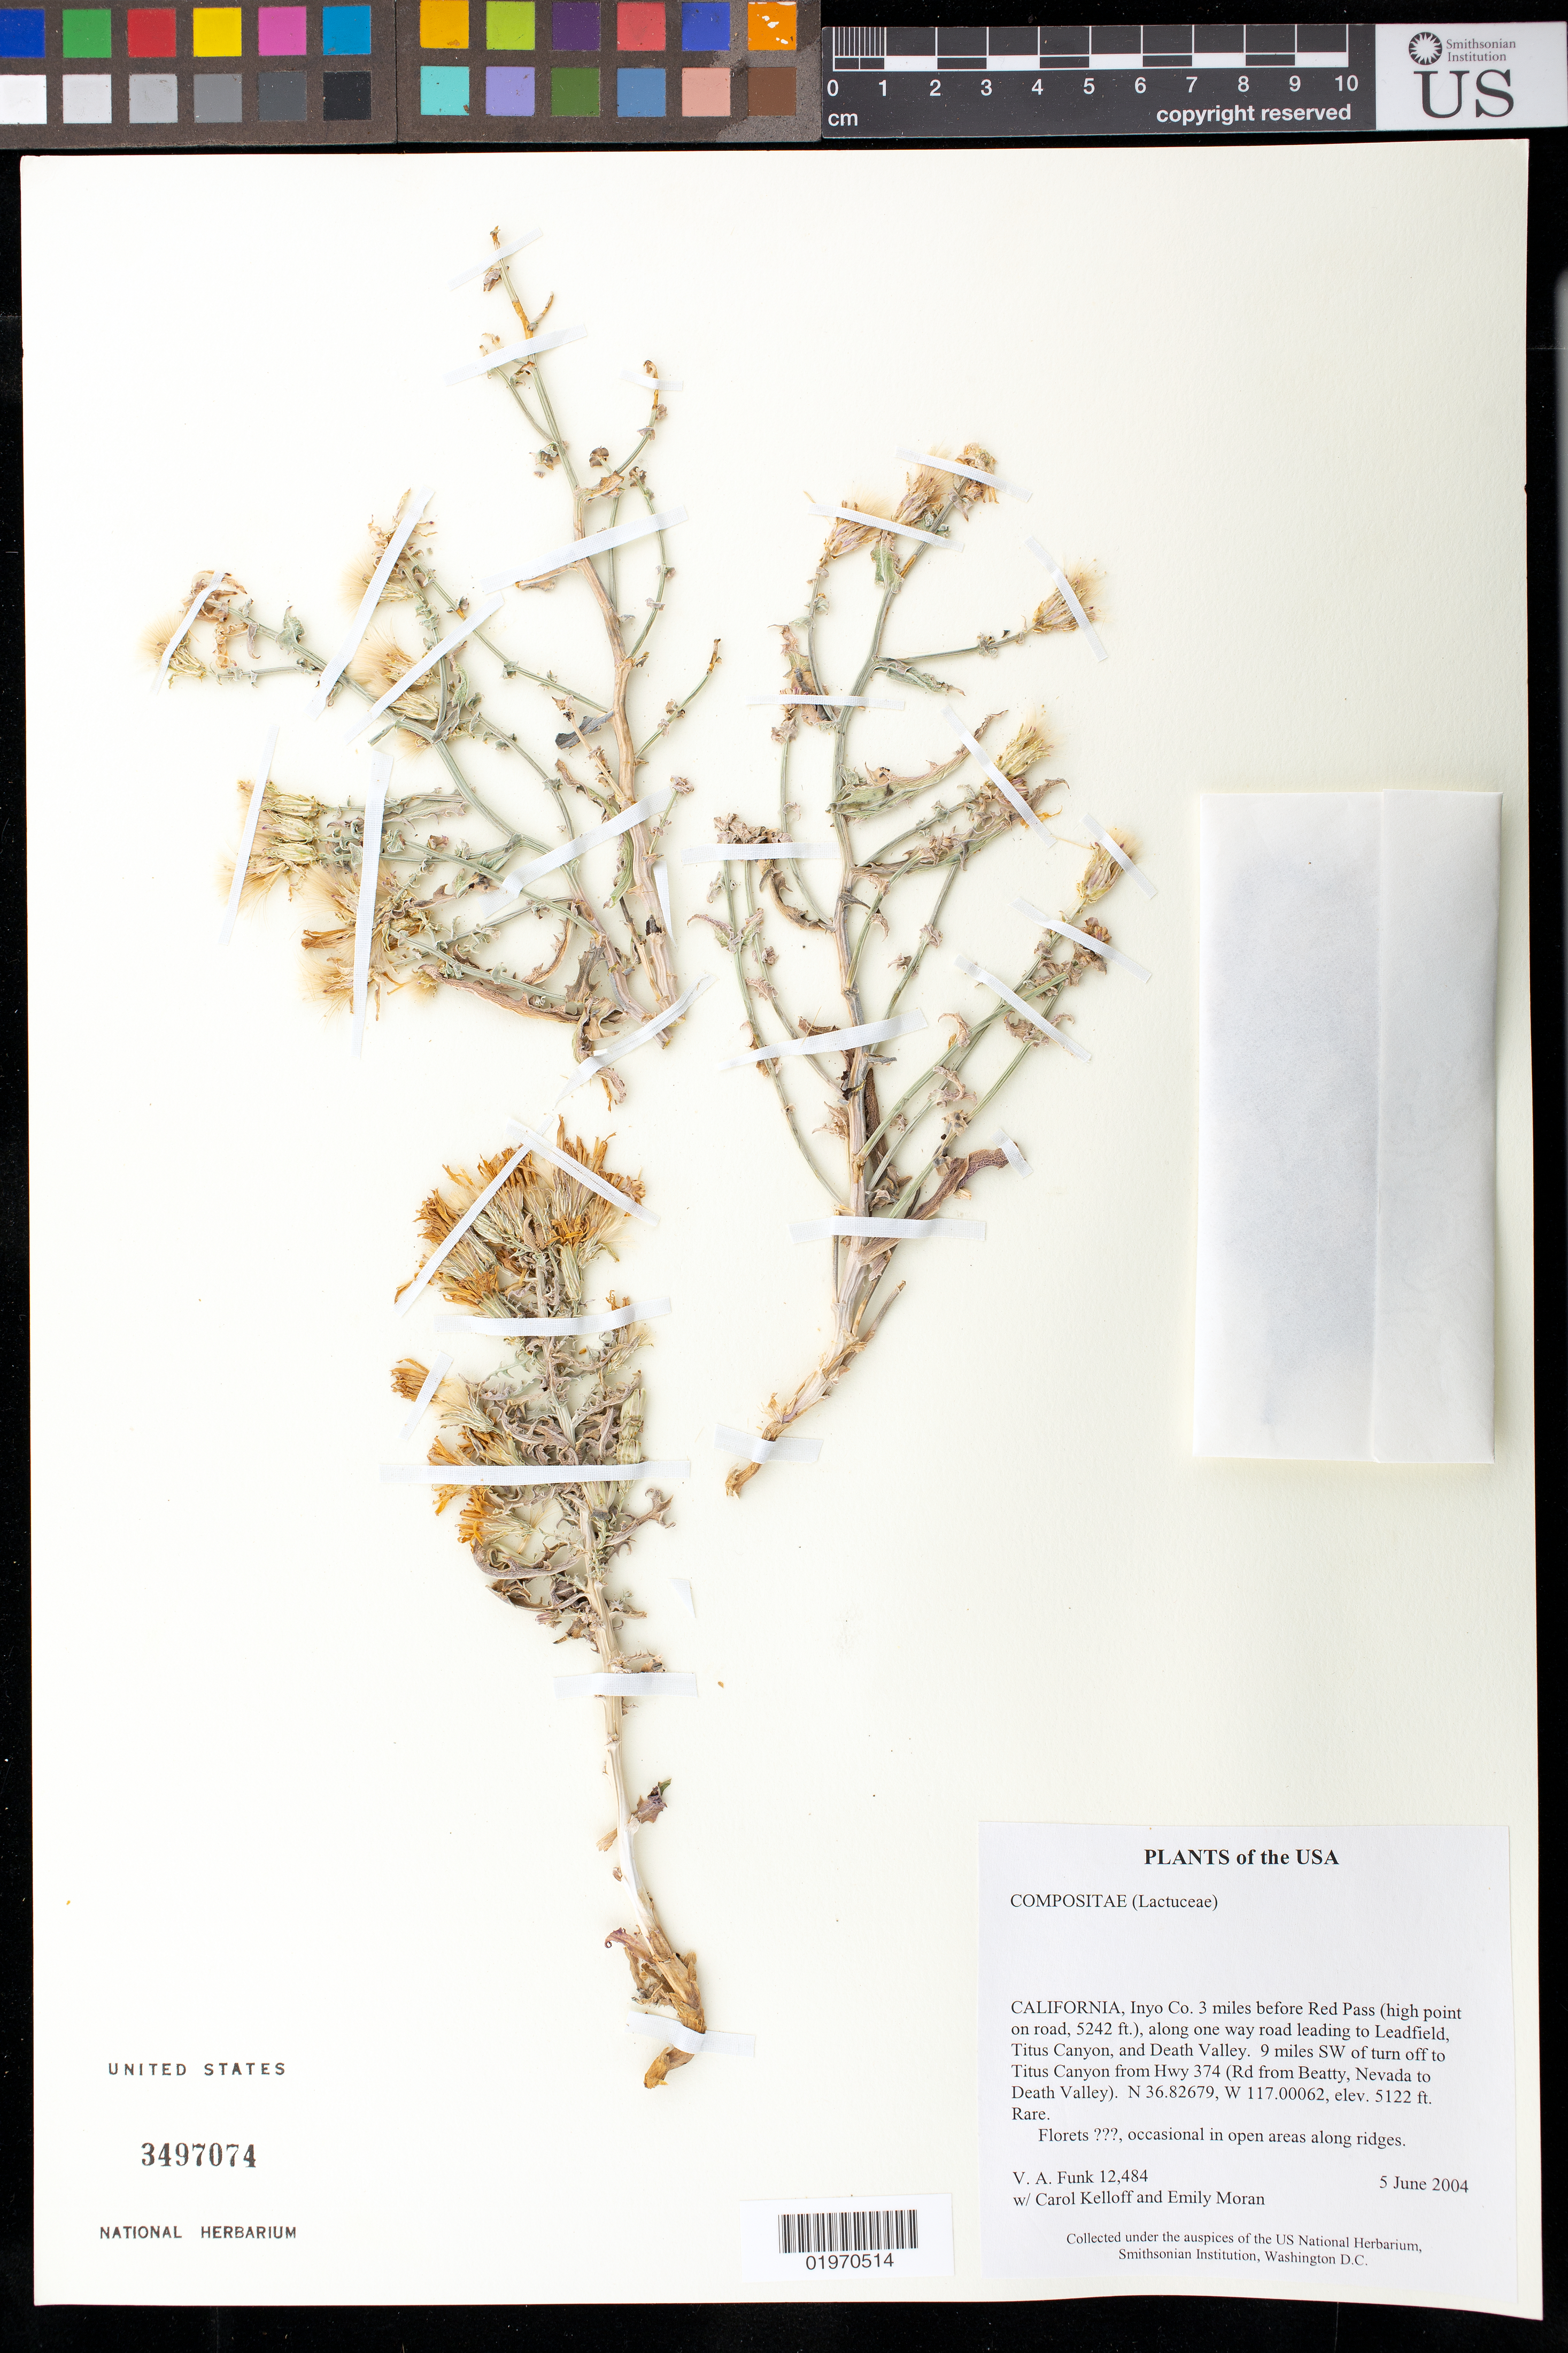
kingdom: Plantae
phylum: Tracheophyta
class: Magnoliopsida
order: Asterales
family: Asteraceae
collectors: C. L. Kelloff & E. Moran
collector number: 12484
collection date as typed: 5 Jun 2004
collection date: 2004-06-05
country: United States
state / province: California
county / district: Inyo Co.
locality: SW of Beatty ca. 10 km with jct of Hwy 374 and Titus Canyon Road (Leadville Road), ca. 14.5 km NW on Titus Canyon Rd to Red Pass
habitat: Roadside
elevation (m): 1560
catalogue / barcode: US 3497074